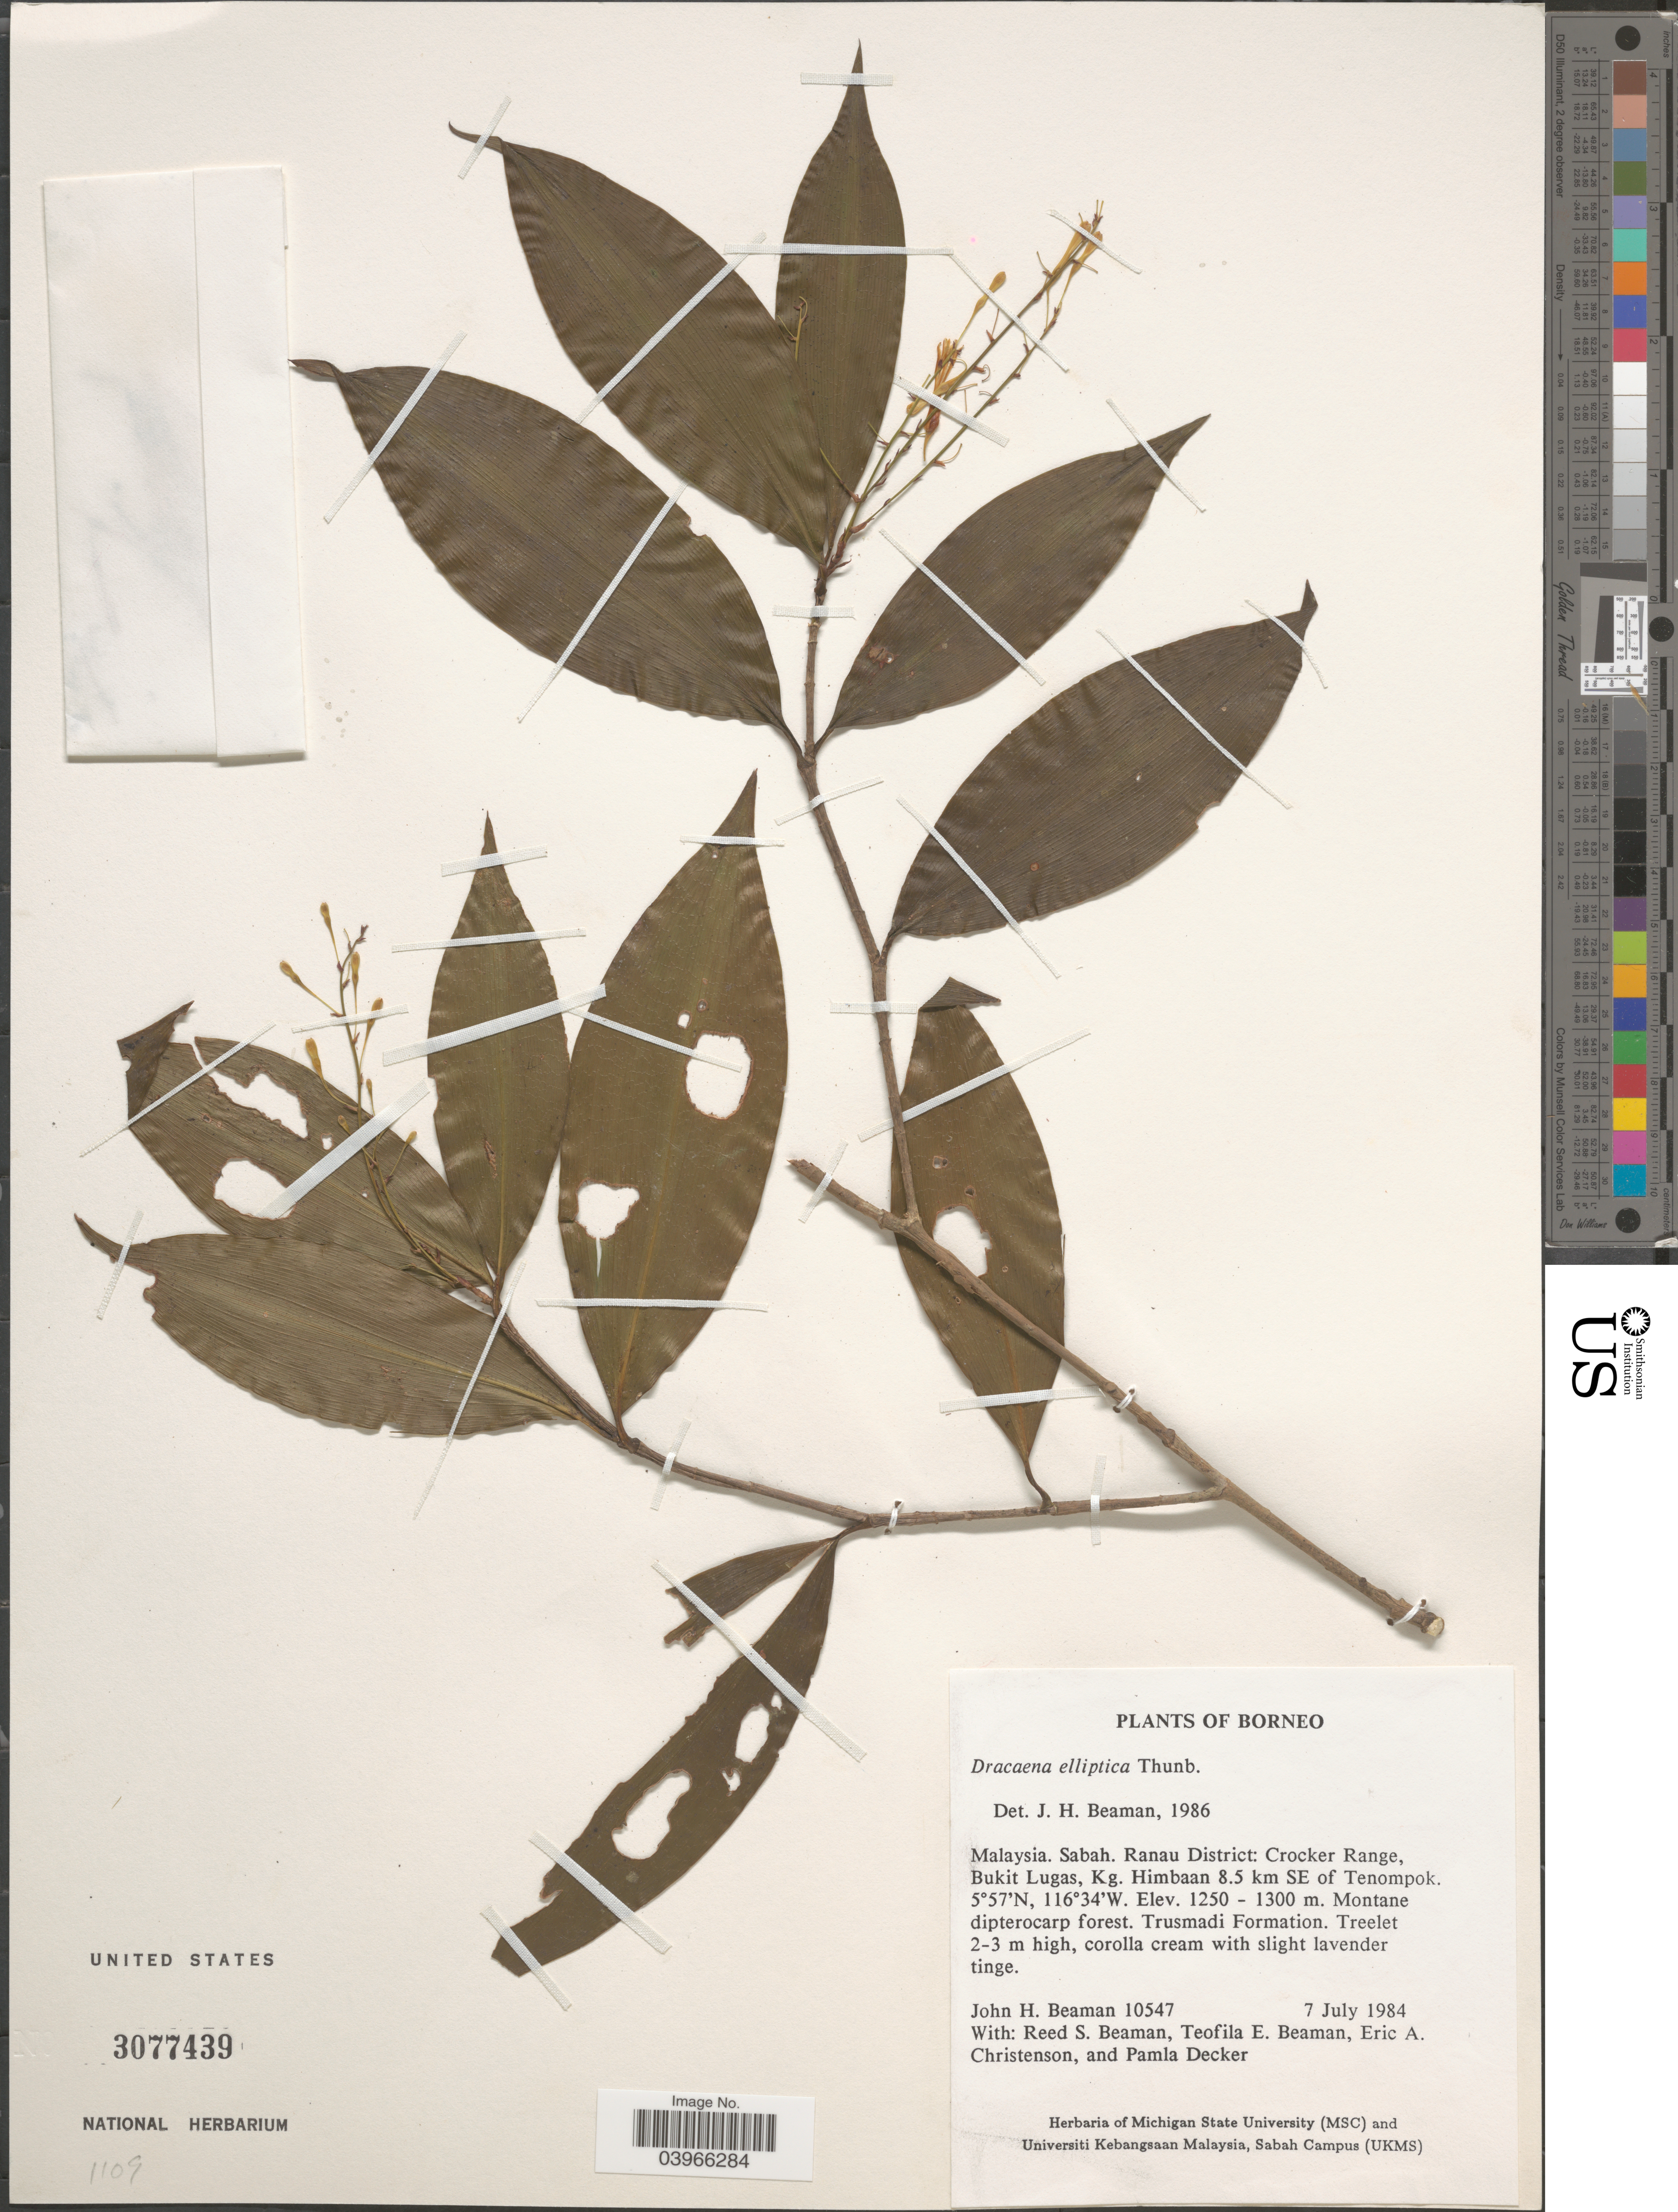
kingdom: Plantae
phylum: Tracheophyta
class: Liliopsida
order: Asparagales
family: Asparagaceae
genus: Dracaena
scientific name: Dracaena elliptica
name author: Thunb.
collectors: J. H. Beaman, R. S. Beaman, T. E. Beaman, E. A. Christenson & P. Decker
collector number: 10547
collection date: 1984-07-07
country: Malaysia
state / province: Sabah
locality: Borneo. Ranau District: Crocker Range, Bukit Lugas, Kg. Himbaan 8.5 km SE of Tenompok. Montane dipterocarp forest. Trusmadi Formation.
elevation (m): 1250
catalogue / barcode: US 3077439